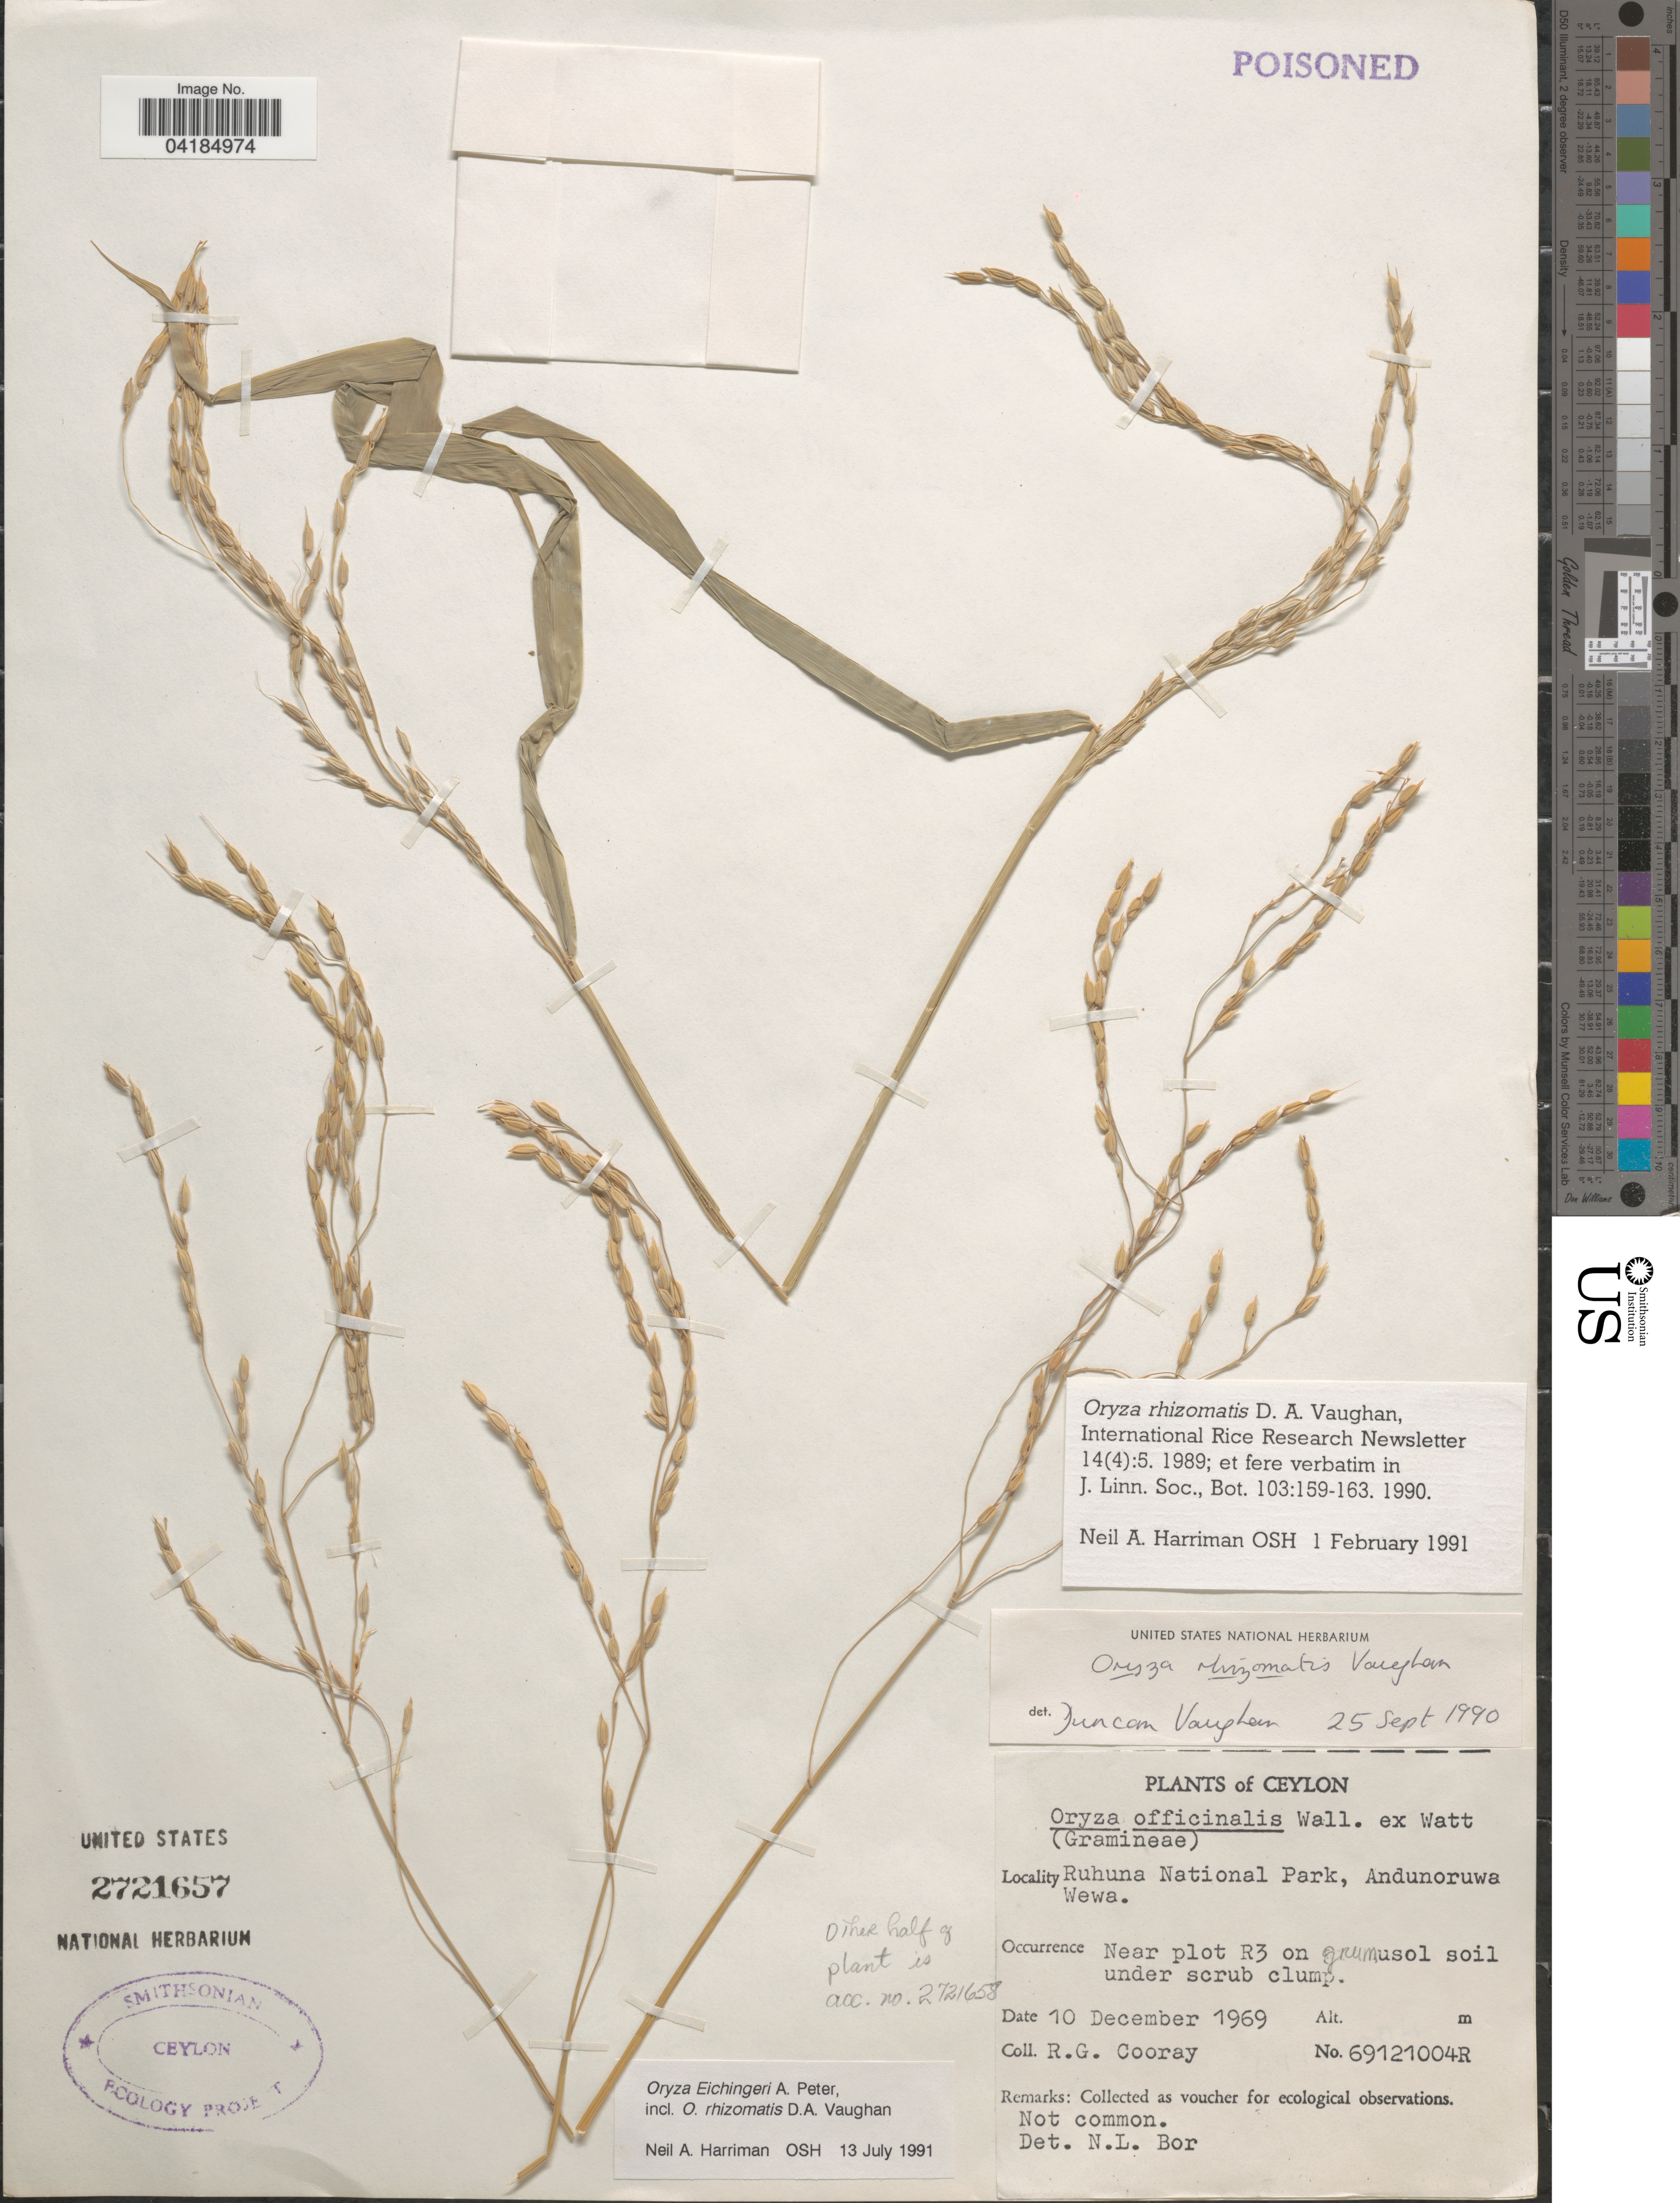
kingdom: Plantae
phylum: Tracheophyta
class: Liliopsida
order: Poales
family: Poaceae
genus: Oryza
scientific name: Oryza eichingeri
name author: Peter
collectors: R. Cooray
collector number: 69121004R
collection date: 1969-12-10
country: Sri Lanka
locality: Ceylon. Ruhuna National Park, Andunoruwa Wewa. Near plot R3.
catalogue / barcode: US 2721657